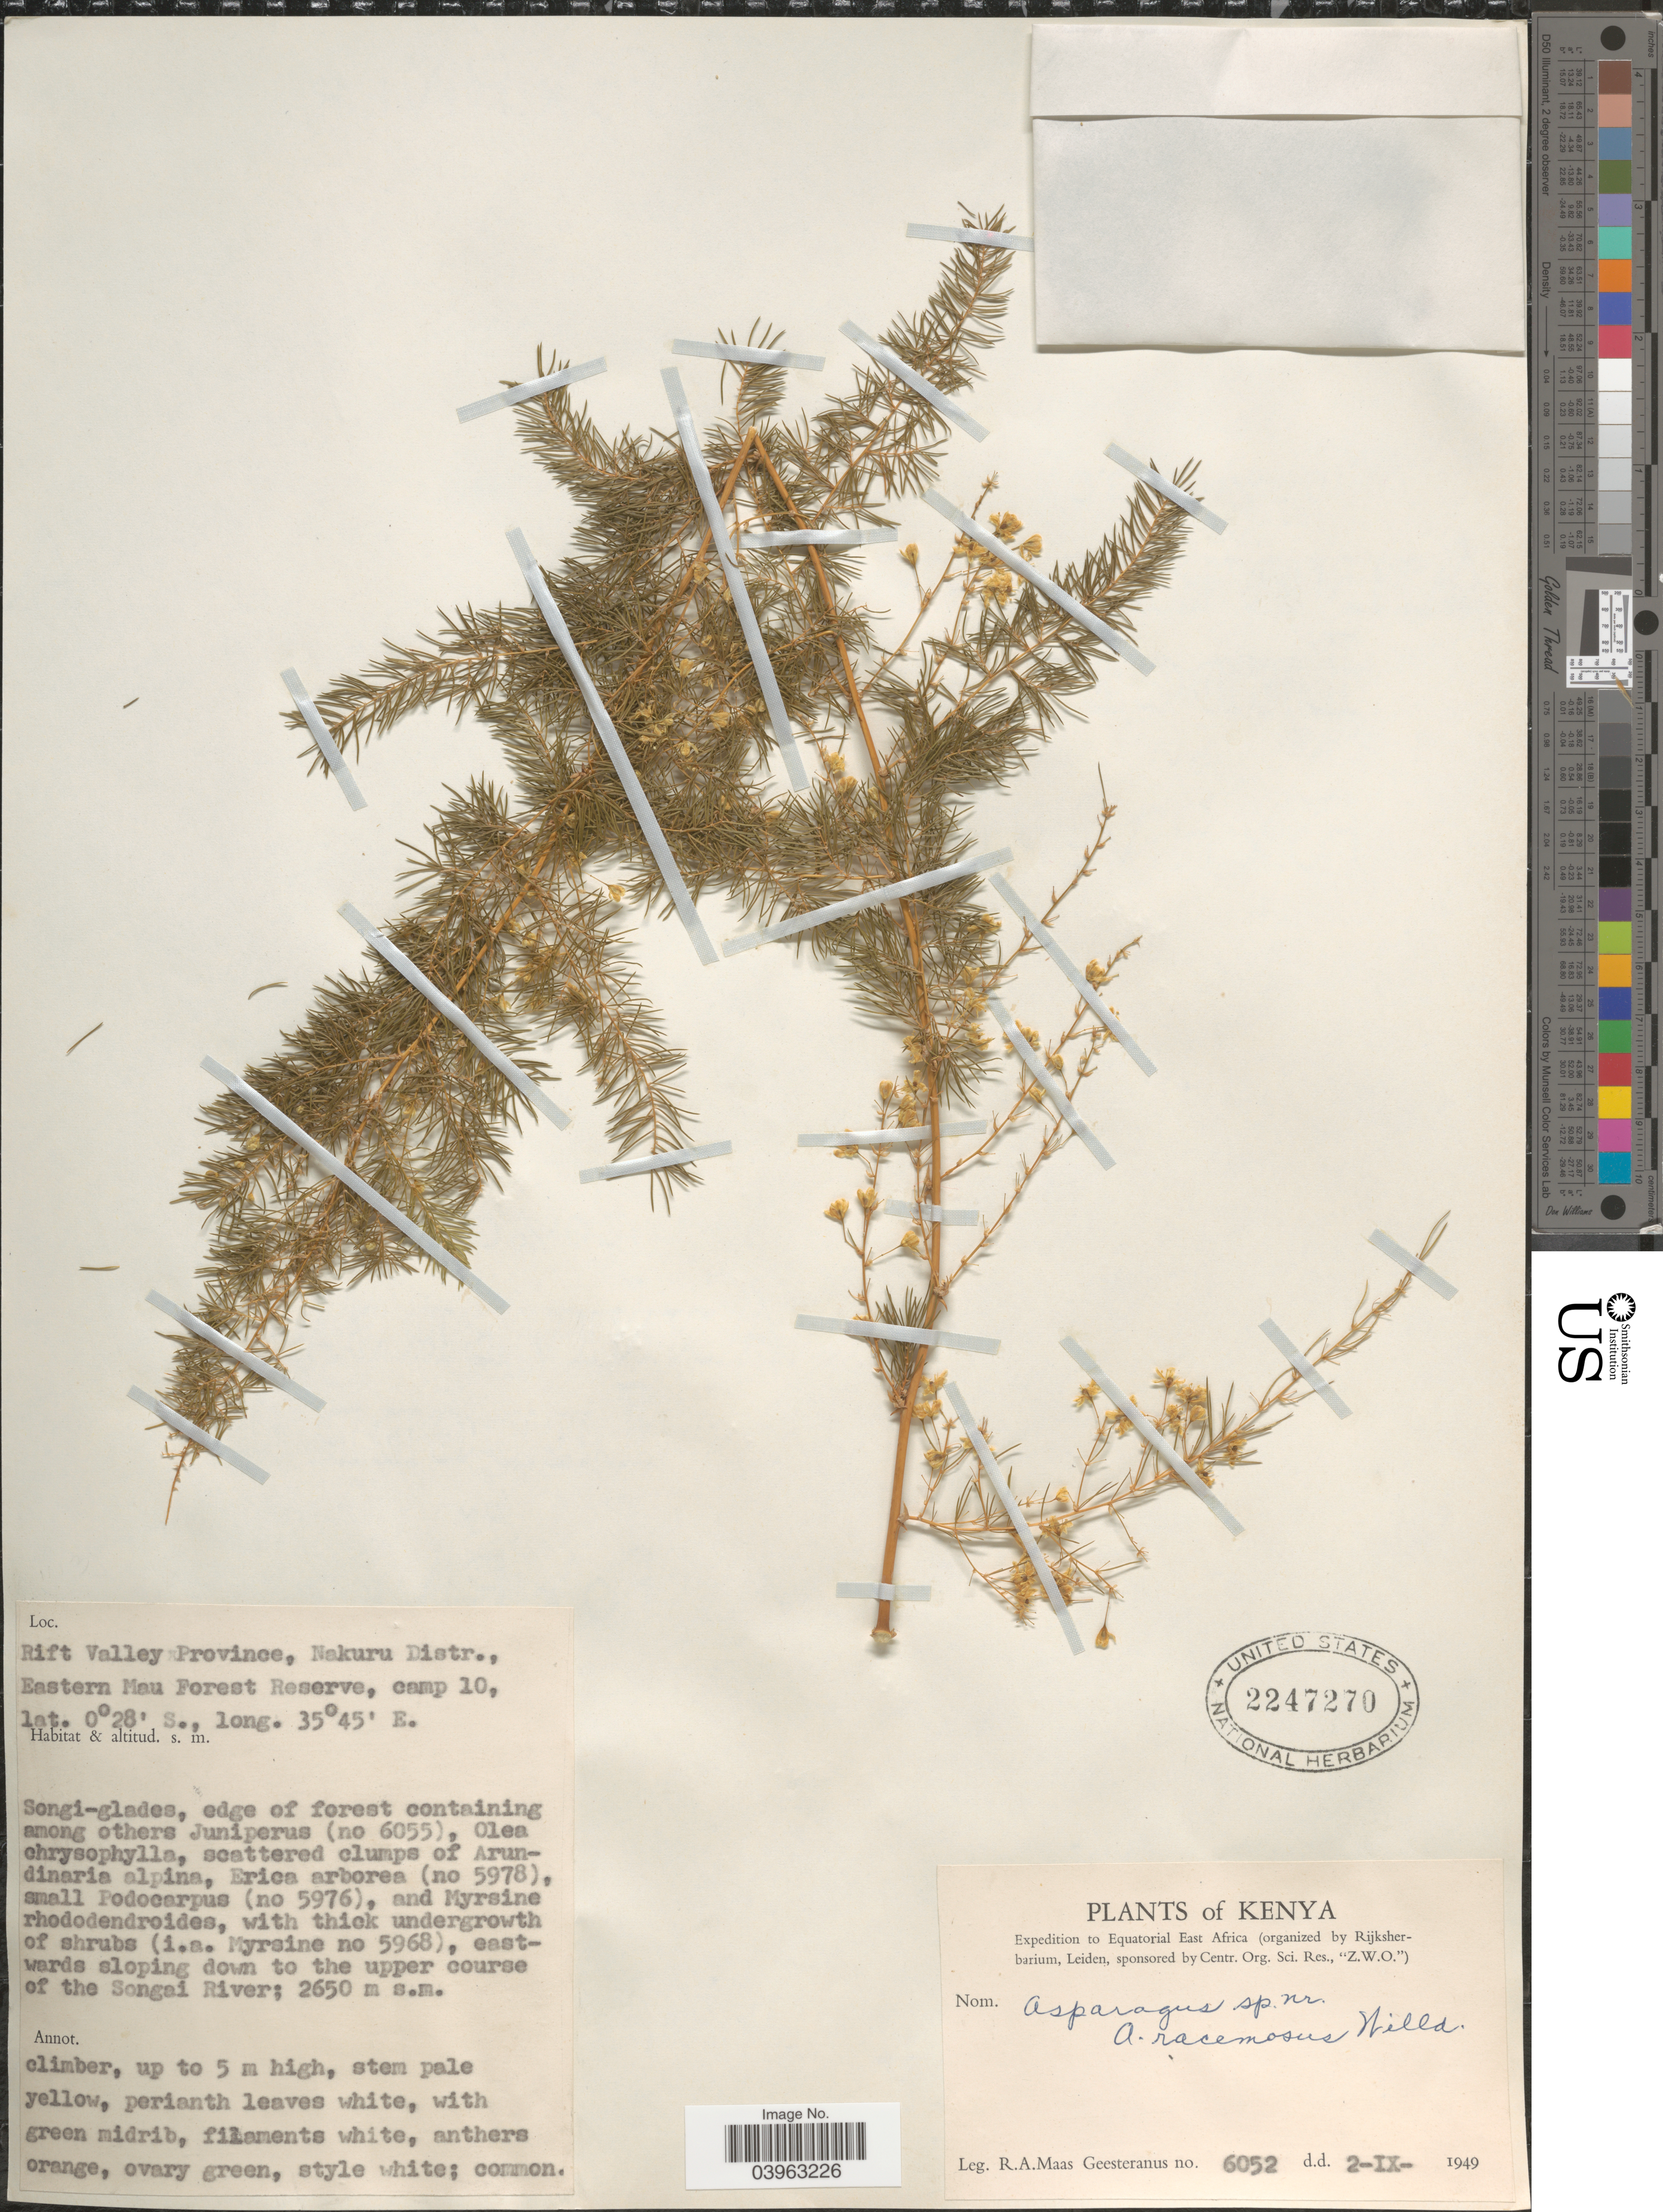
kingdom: Plantae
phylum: Tracheophyta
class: Liliopsida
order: Asparagales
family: Asparagaceae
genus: Asparagus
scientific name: Asparagus racemosus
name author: Willd.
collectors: R. A. Maas Geesteranus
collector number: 6052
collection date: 1949-09-02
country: Kenya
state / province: Nakuru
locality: Rift Valley Province, Nakuru Distr., Eastern Mau Forest Reserve, camp 10. Eastwards sloping down to the upper course of the Songai River. Equatorial East Africa.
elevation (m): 2650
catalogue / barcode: US 2247270